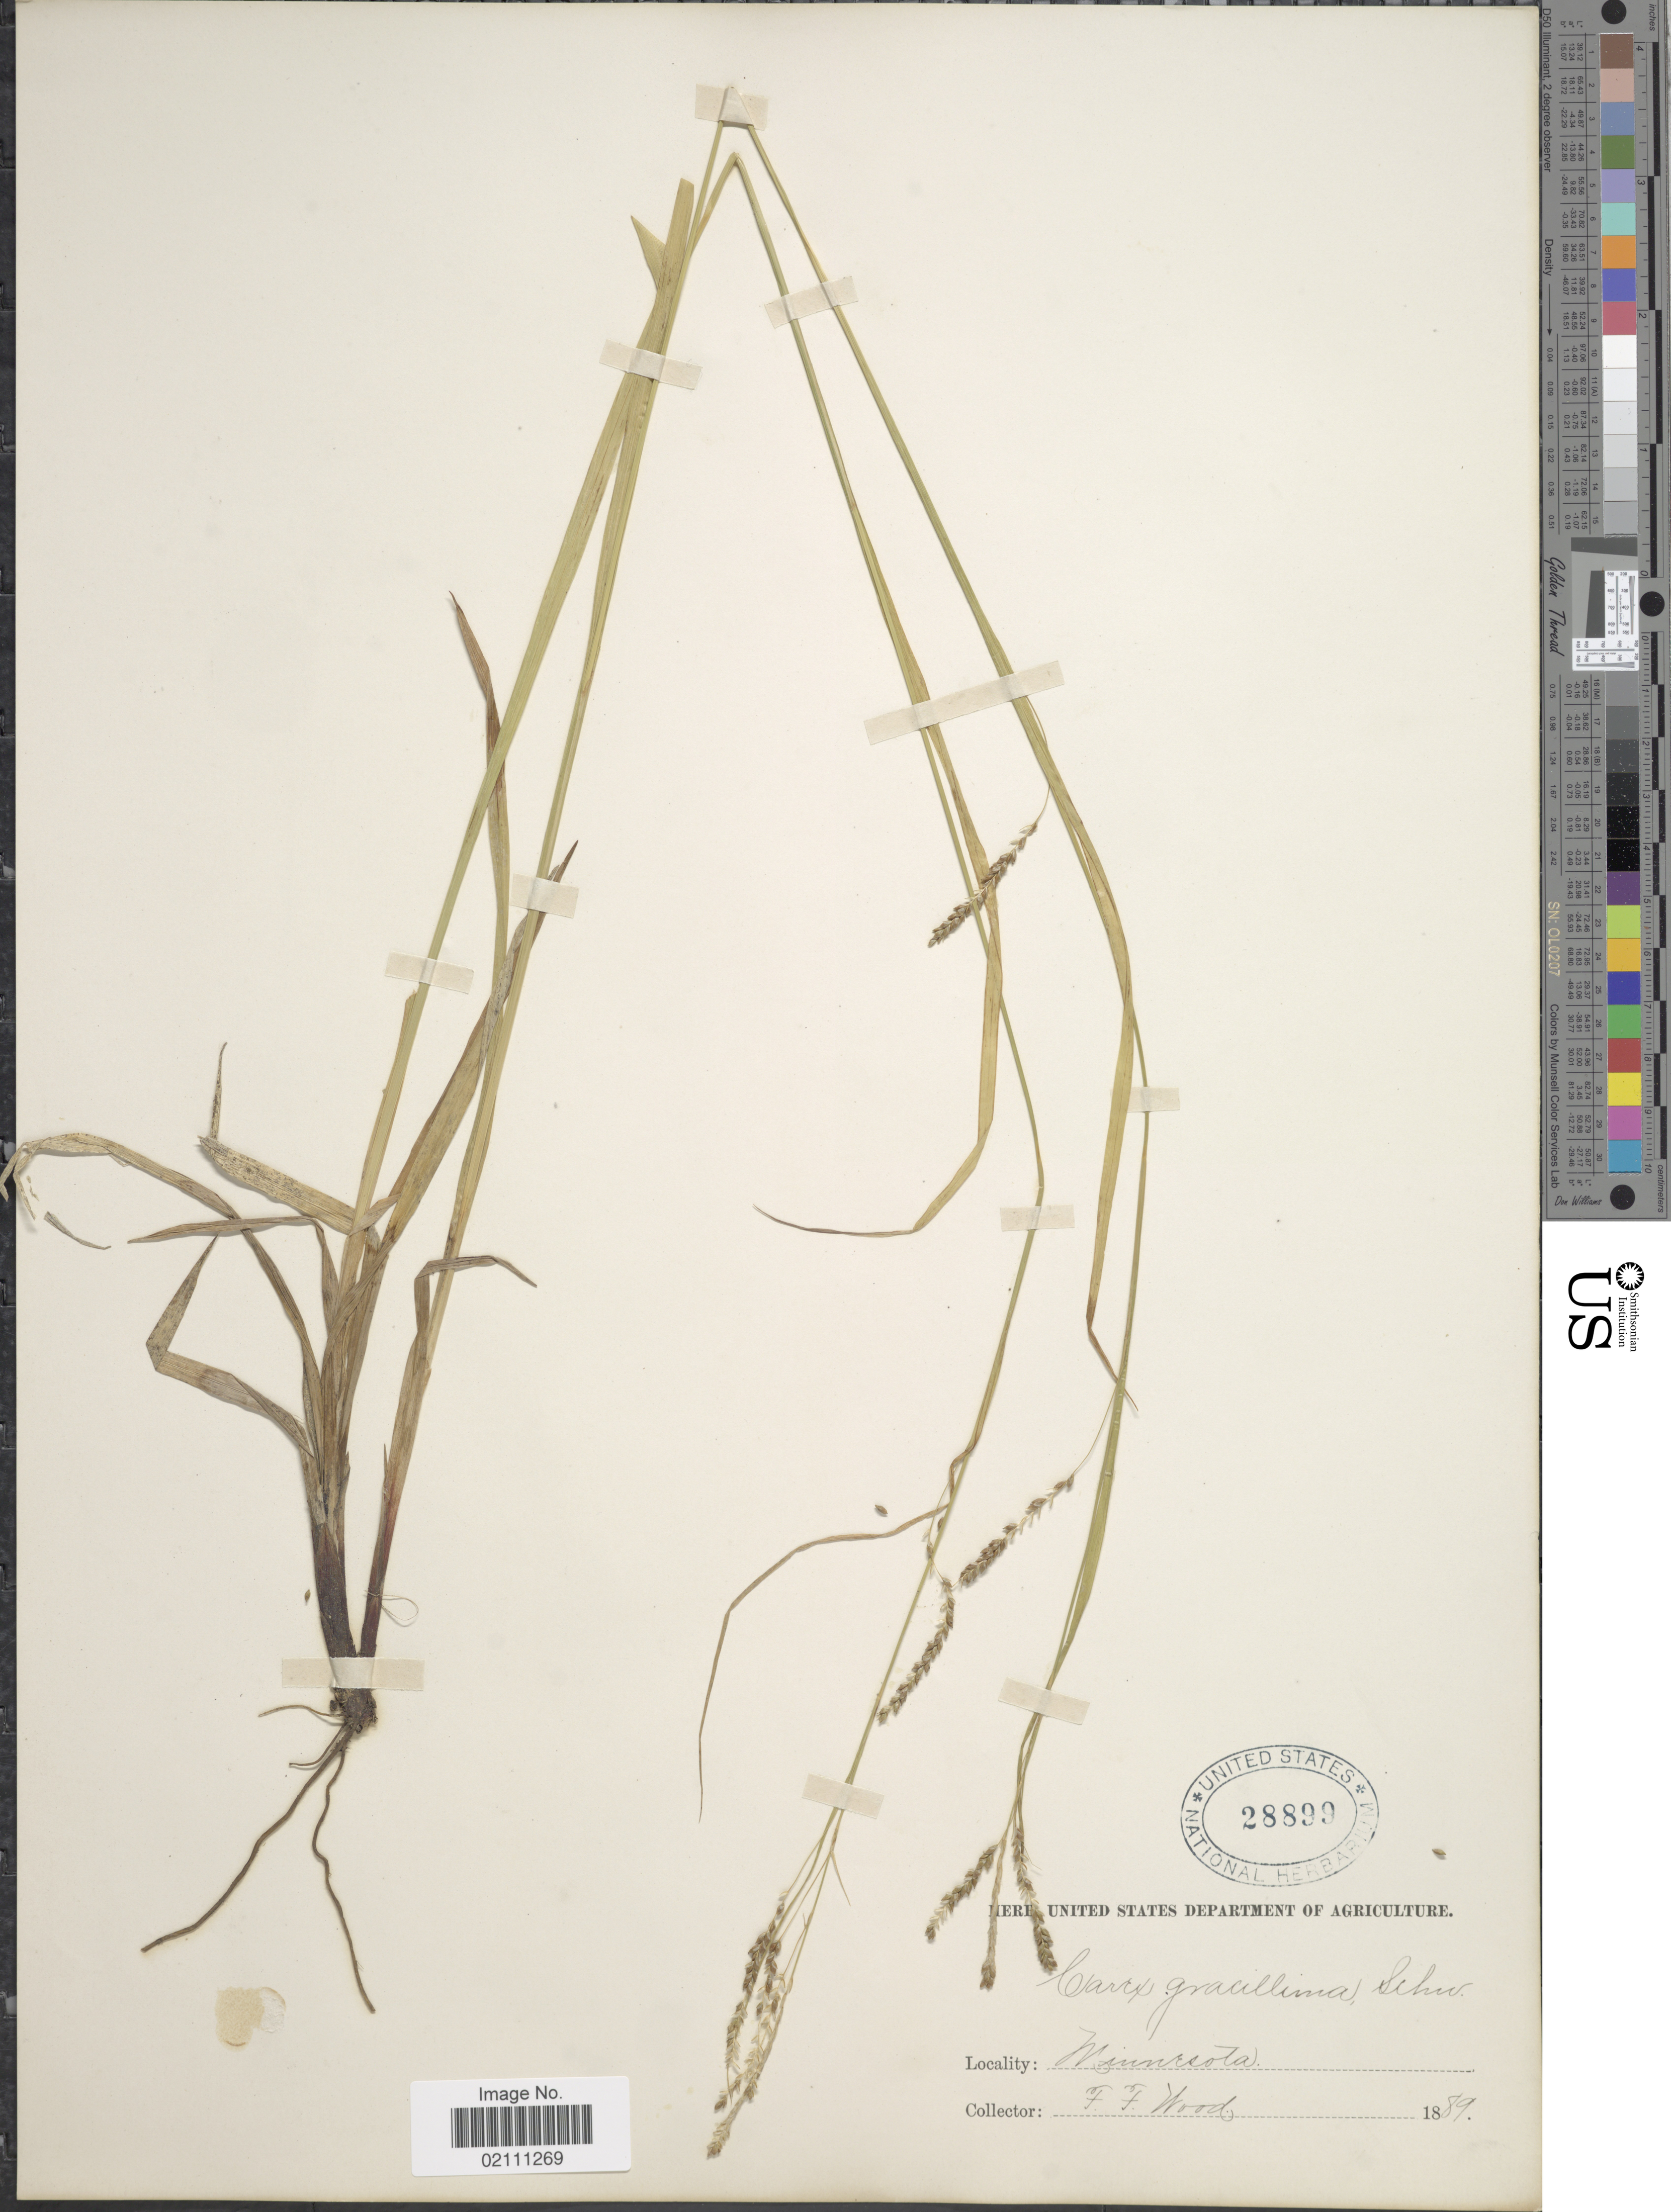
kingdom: Plantae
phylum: Tracheophyta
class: Liliopsida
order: Poales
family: Cyperaceae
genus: Carex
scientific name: Carex gracillima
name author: Schwein.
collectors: F. Wood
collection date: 1889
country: United States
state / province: Minnesota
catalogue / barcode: US 28899